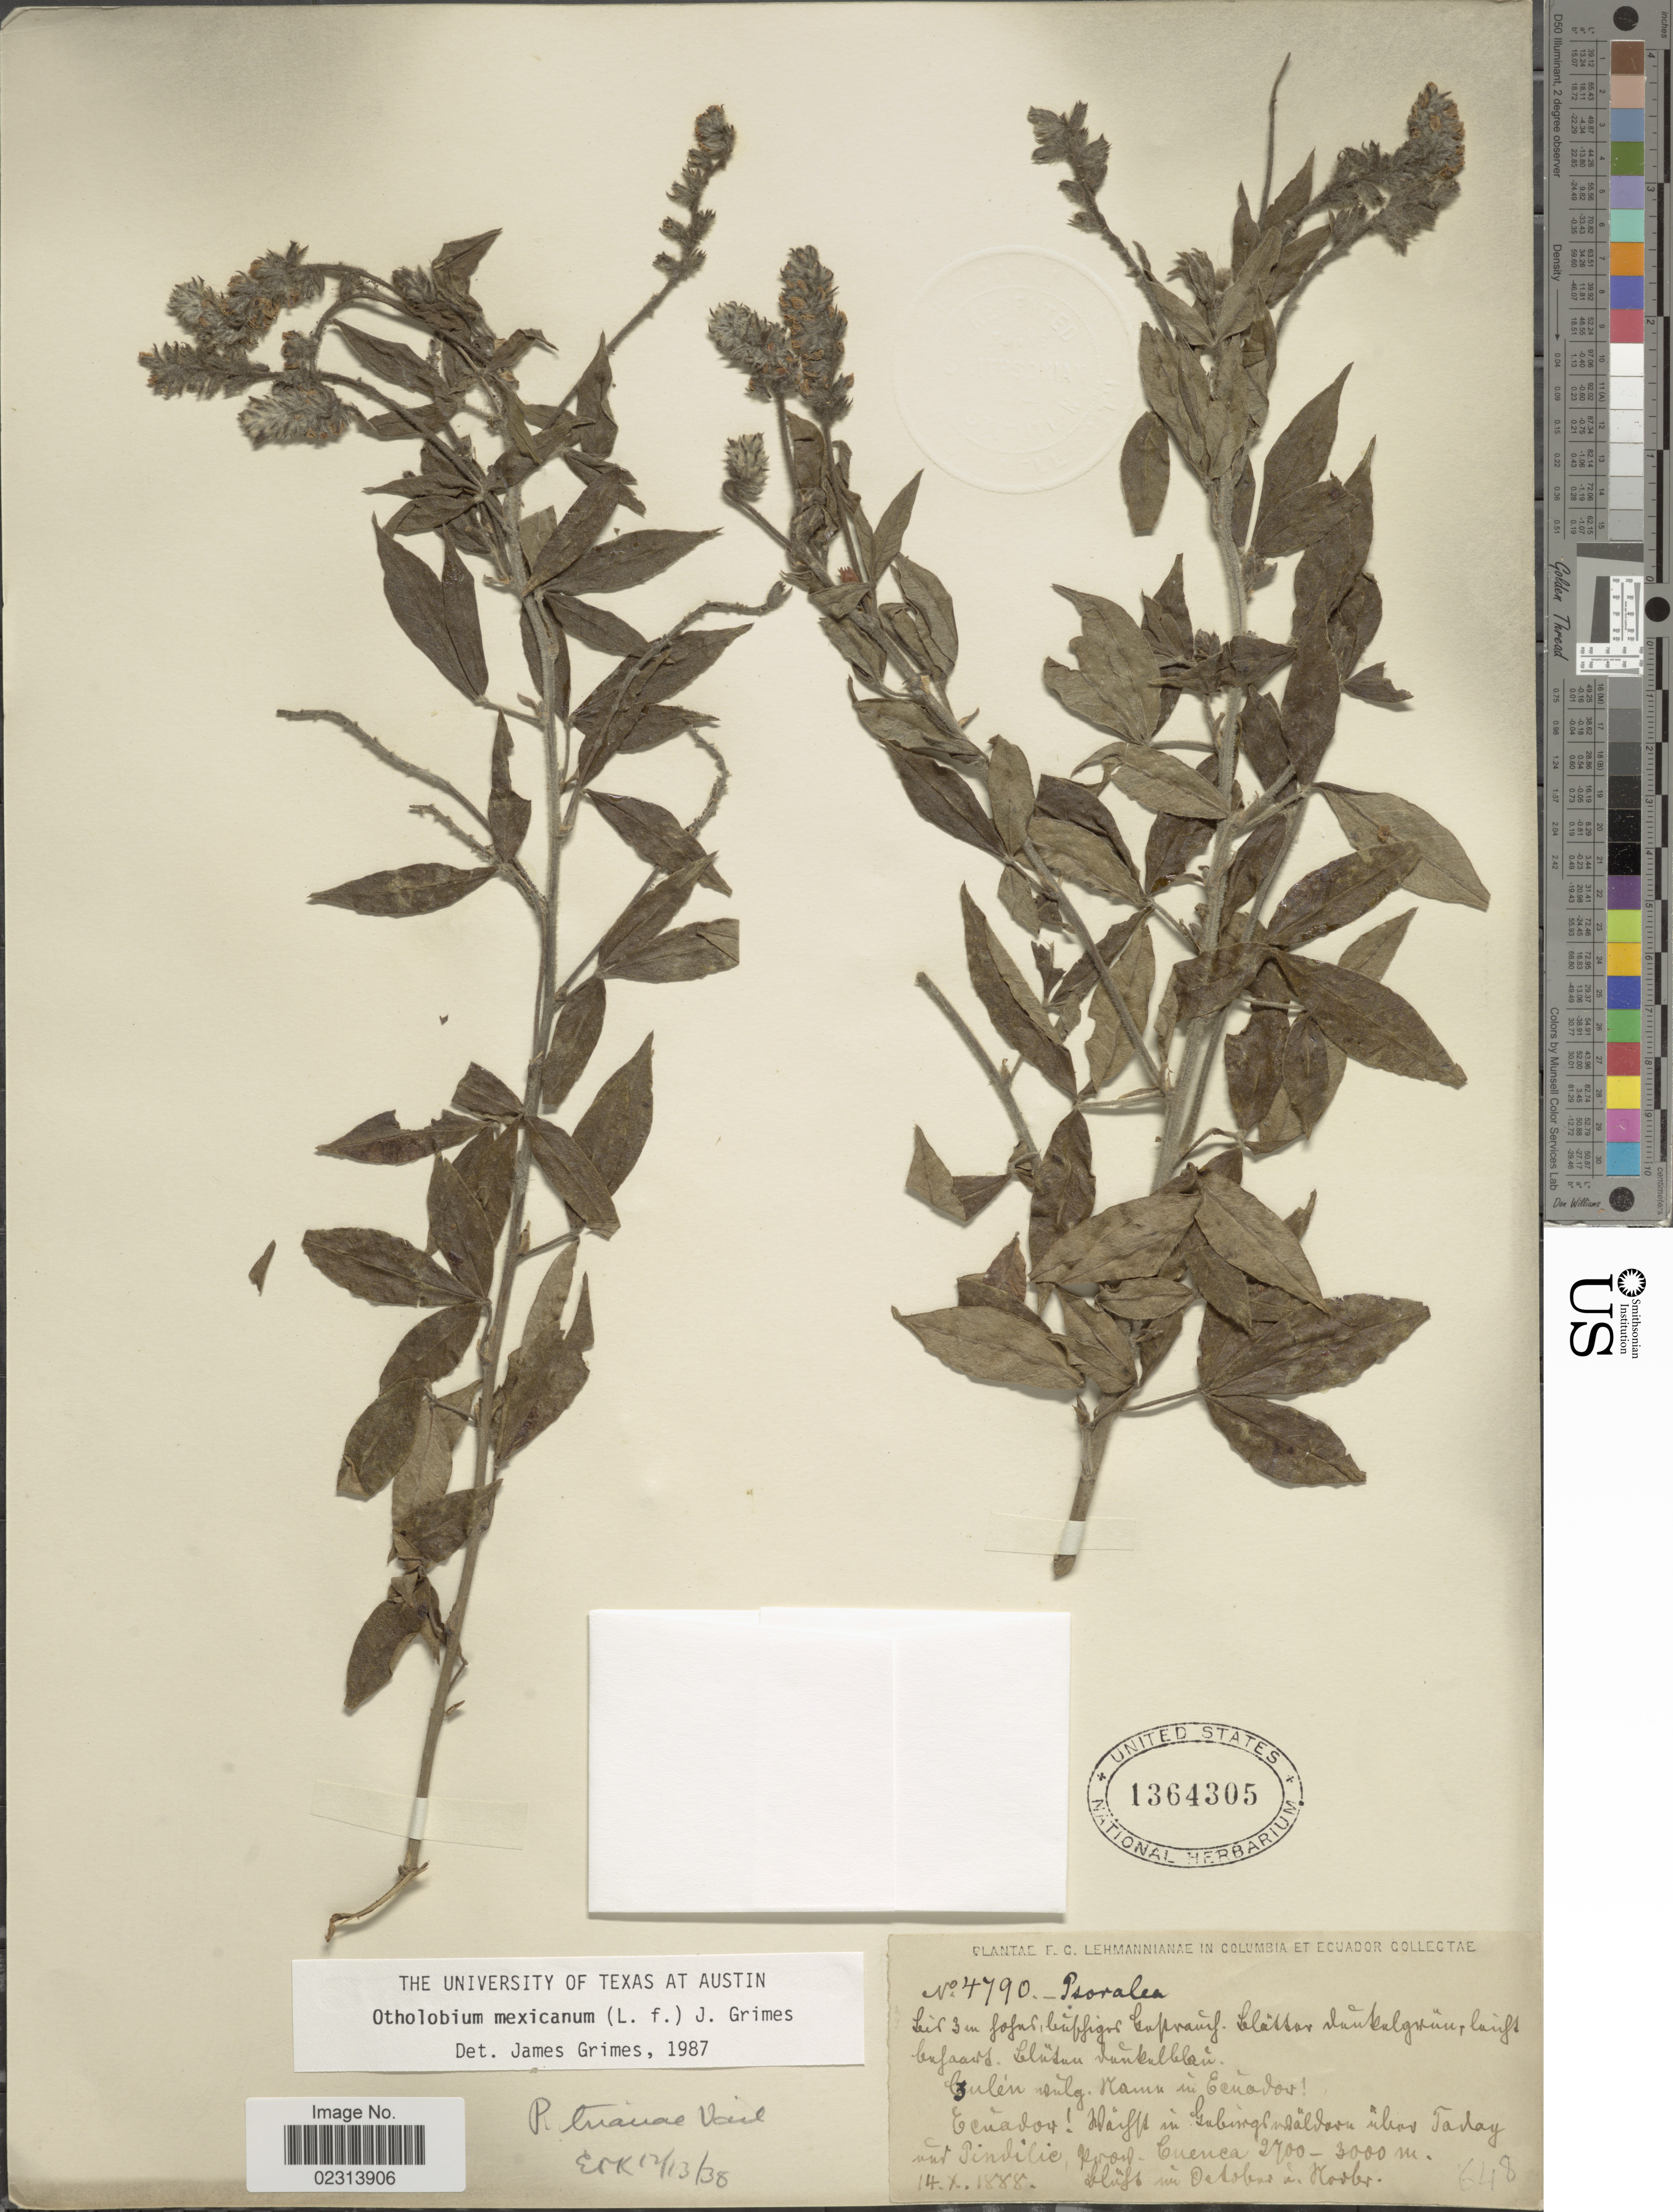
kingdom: Plantae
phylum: Tracheophyta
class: Magnoliopsida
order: Fabales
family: Fabaceae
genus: Otholobium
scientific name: Otholobium mexicanum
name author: (L. f.) J.W. Grimes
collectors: F. C. Lehmann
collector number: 4790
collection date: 1888-10-14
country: Ecuador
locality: Haift in Gebirgswaldern uber Taday und Pindilie prope Cuenca [interpreted]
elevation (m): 2700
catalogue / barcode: US 1364305